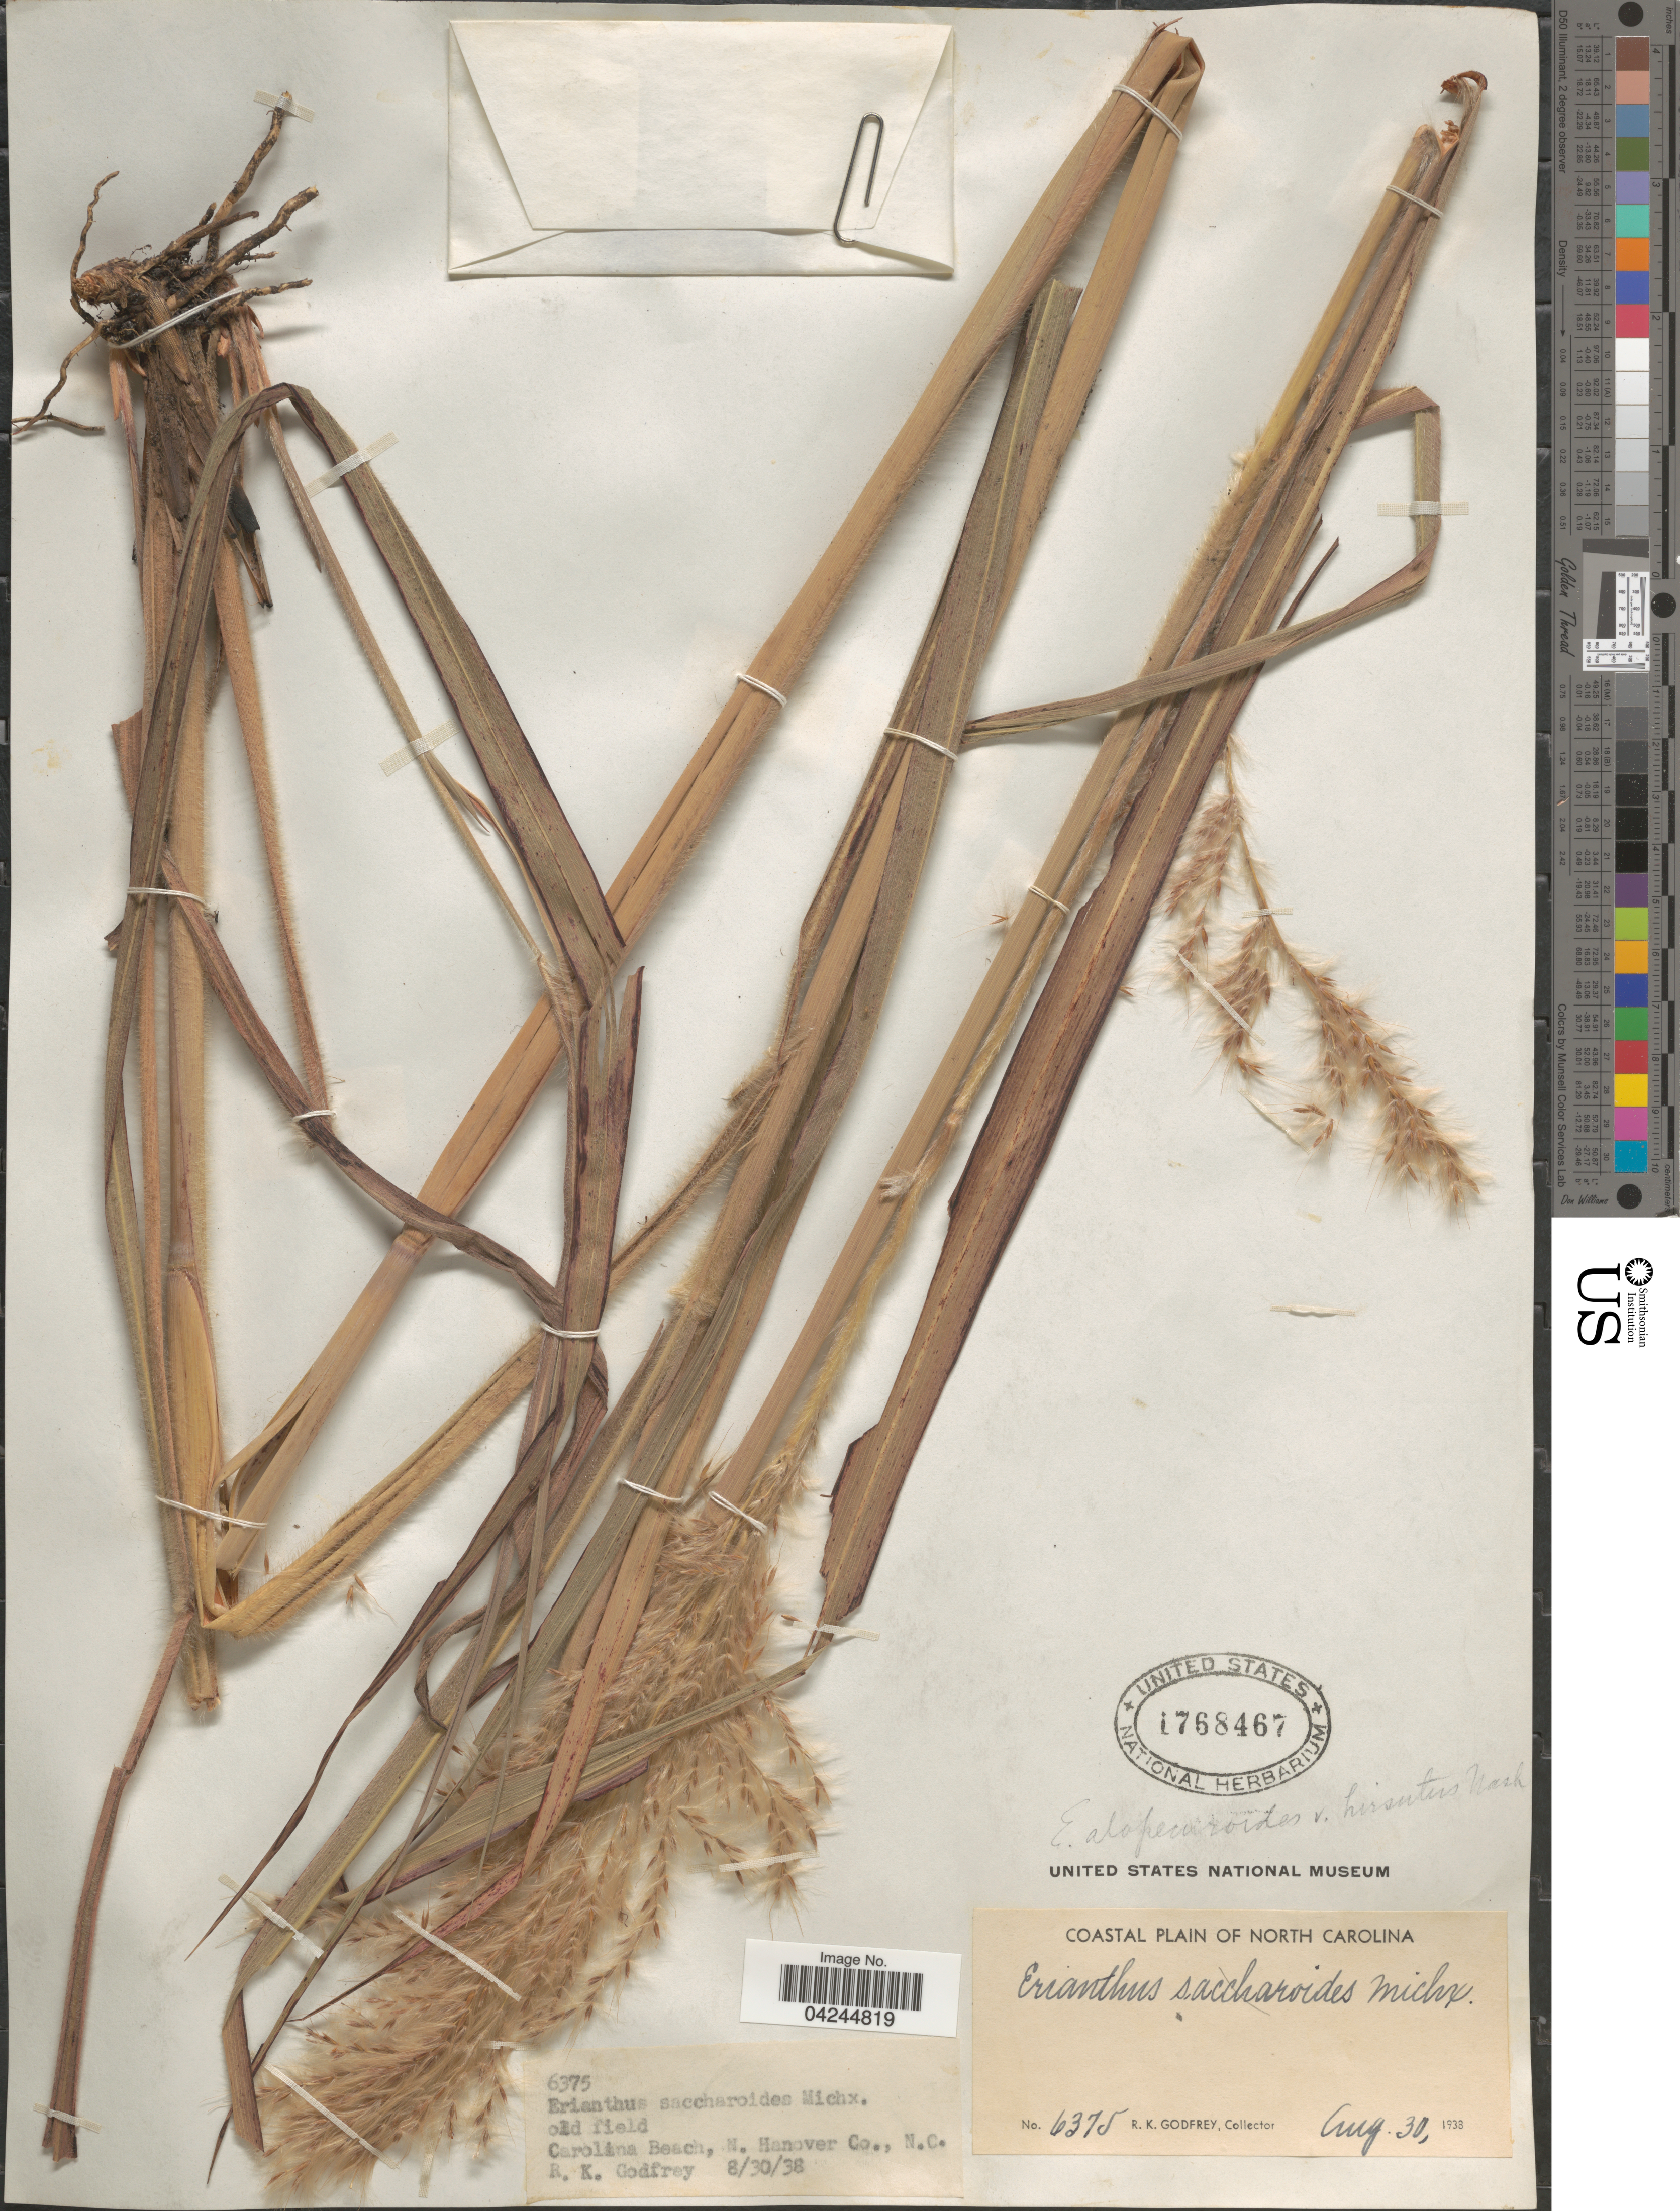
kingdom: Plantae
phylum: Tracheophyta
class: Liliopsida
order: Poales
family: Poaceae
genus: Erianthus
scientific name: Erianthus alopecuroides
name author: Elliott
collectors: R. K. Godfrey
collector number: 6375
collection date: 1938-08-30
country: United States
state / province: North Carolina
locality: Old field. Carolina Beach, N. Hanover Co. Coastal Plain of North Carolina.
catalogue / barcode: US 1768467